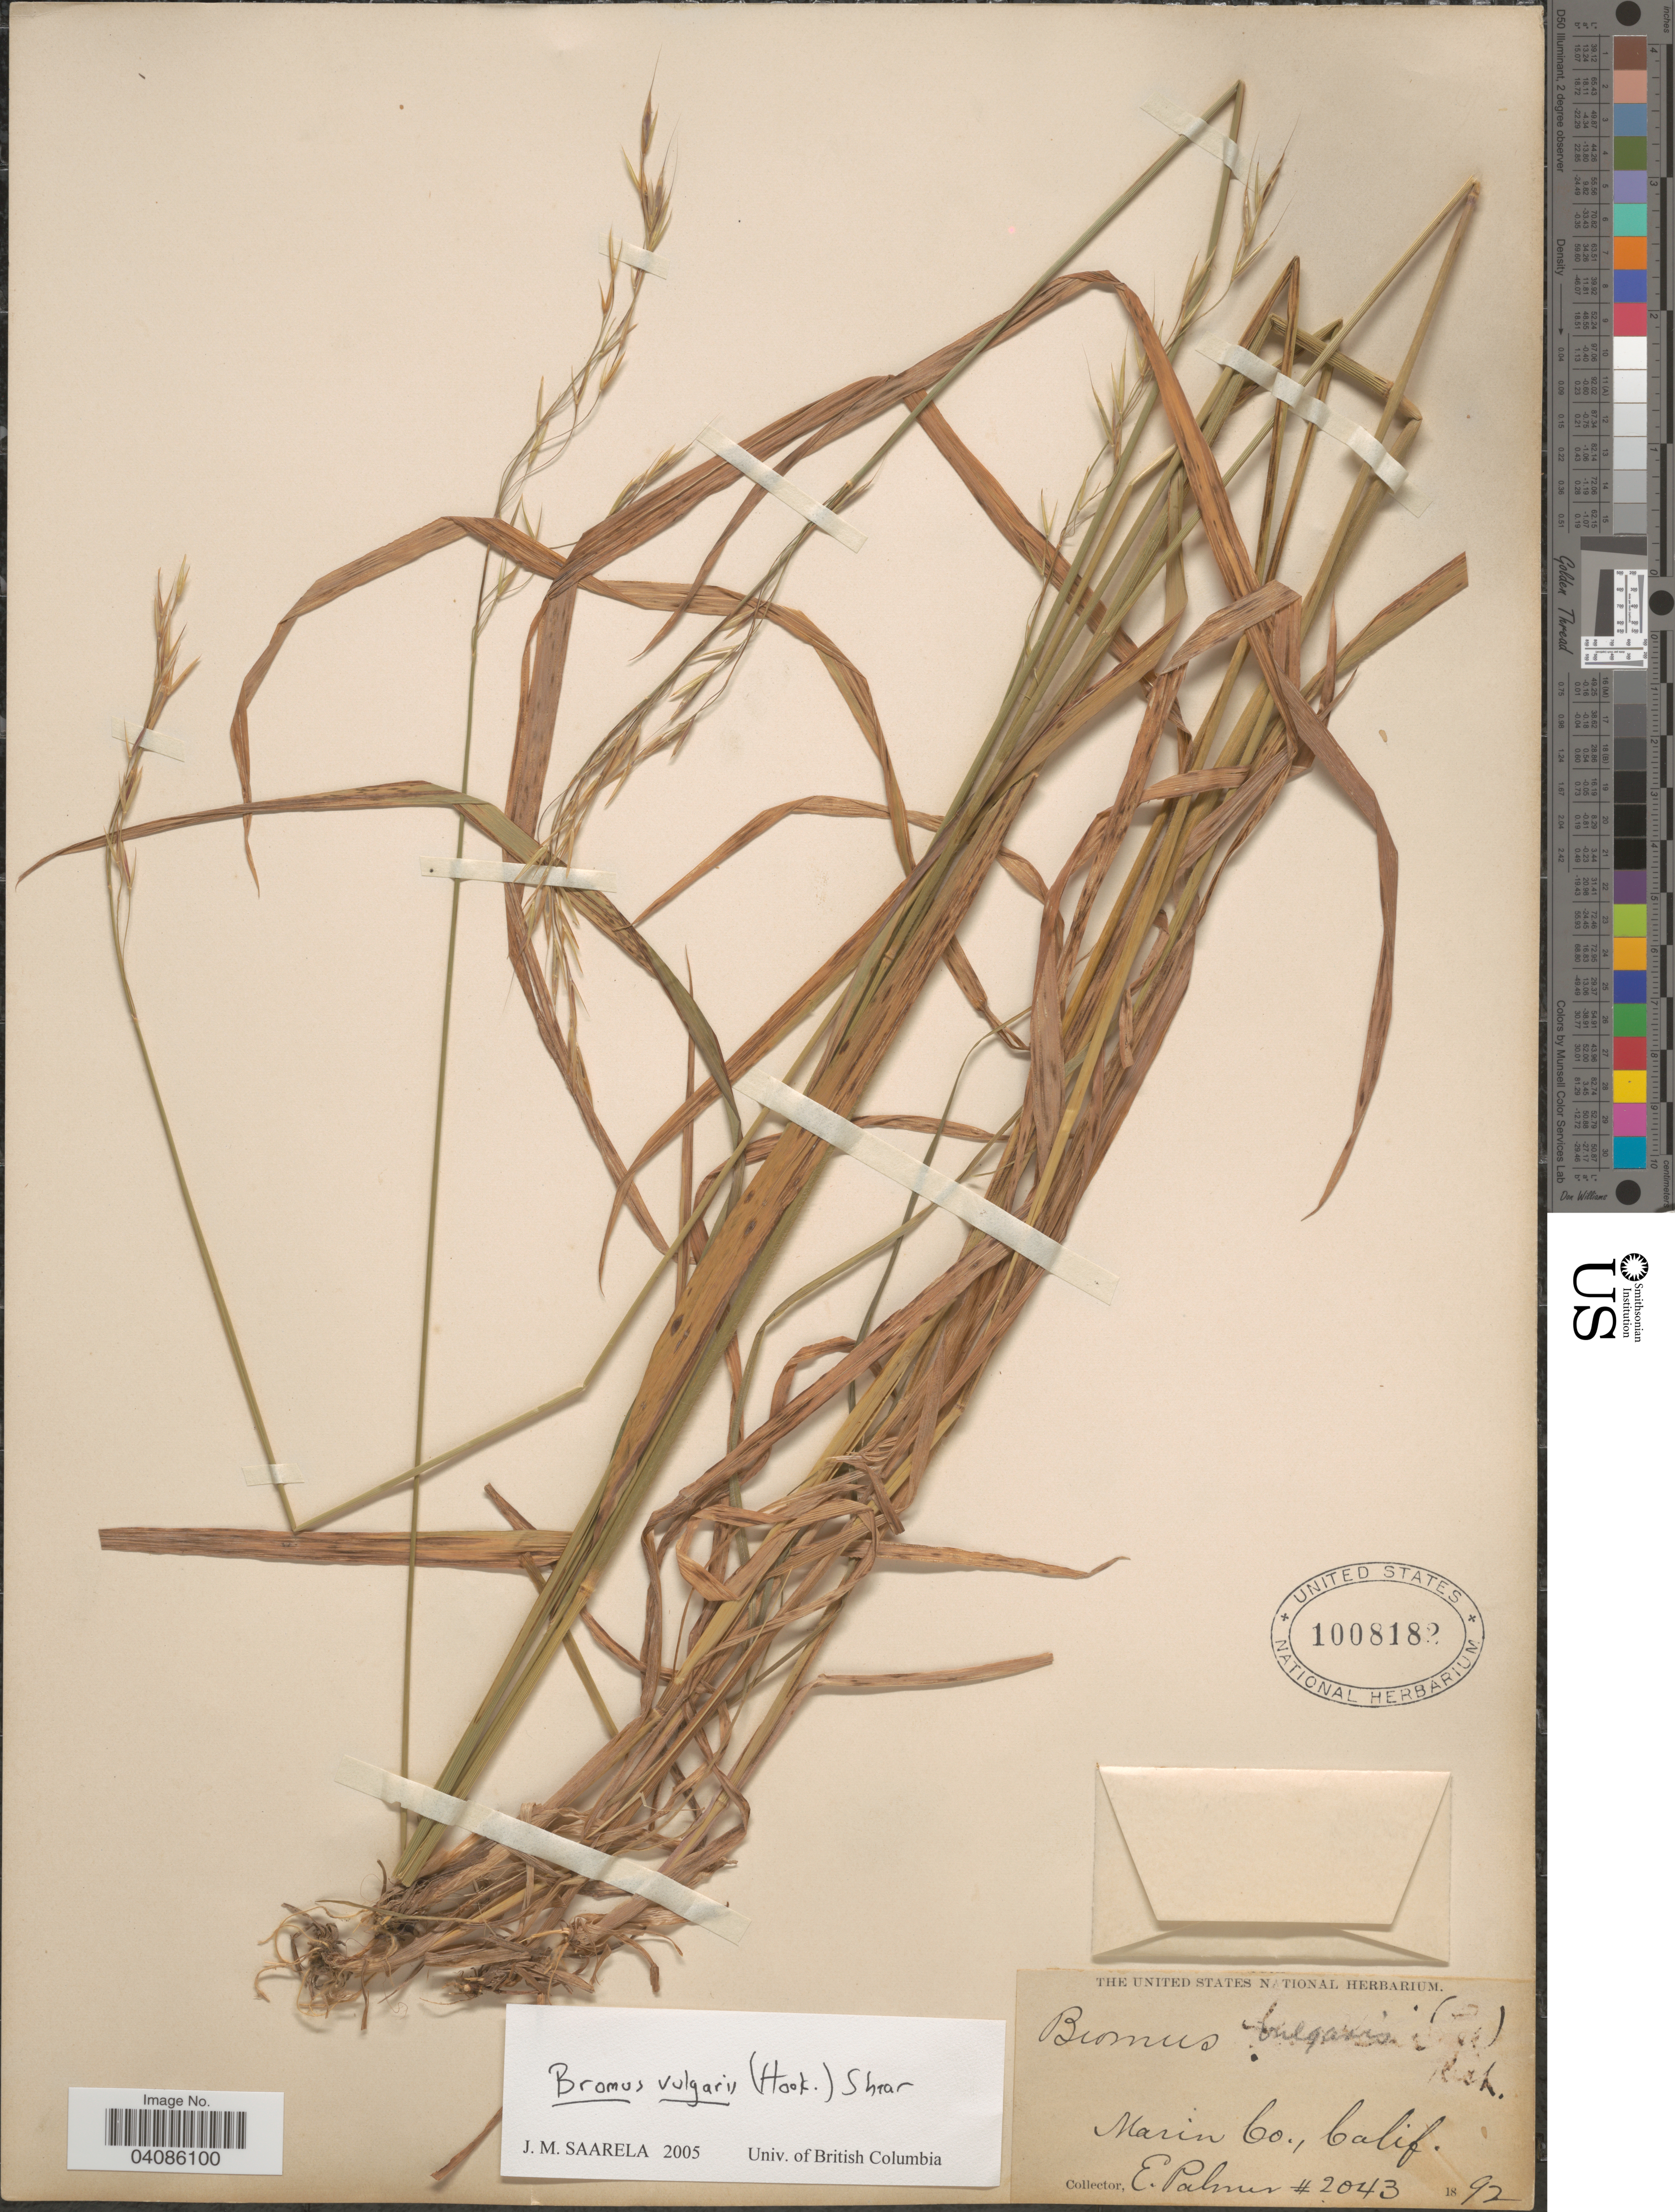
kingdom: Plantae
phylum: Tracheophyta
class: Liliopsida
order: Poales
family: Poaceae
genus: Bromus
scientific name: Bromus vulgaris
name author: (Hook.) Shear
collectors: E. Palmer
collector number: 2043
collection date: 1892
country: United States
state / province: California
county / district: Marin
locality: Marin Co.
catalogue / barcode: US 1008182